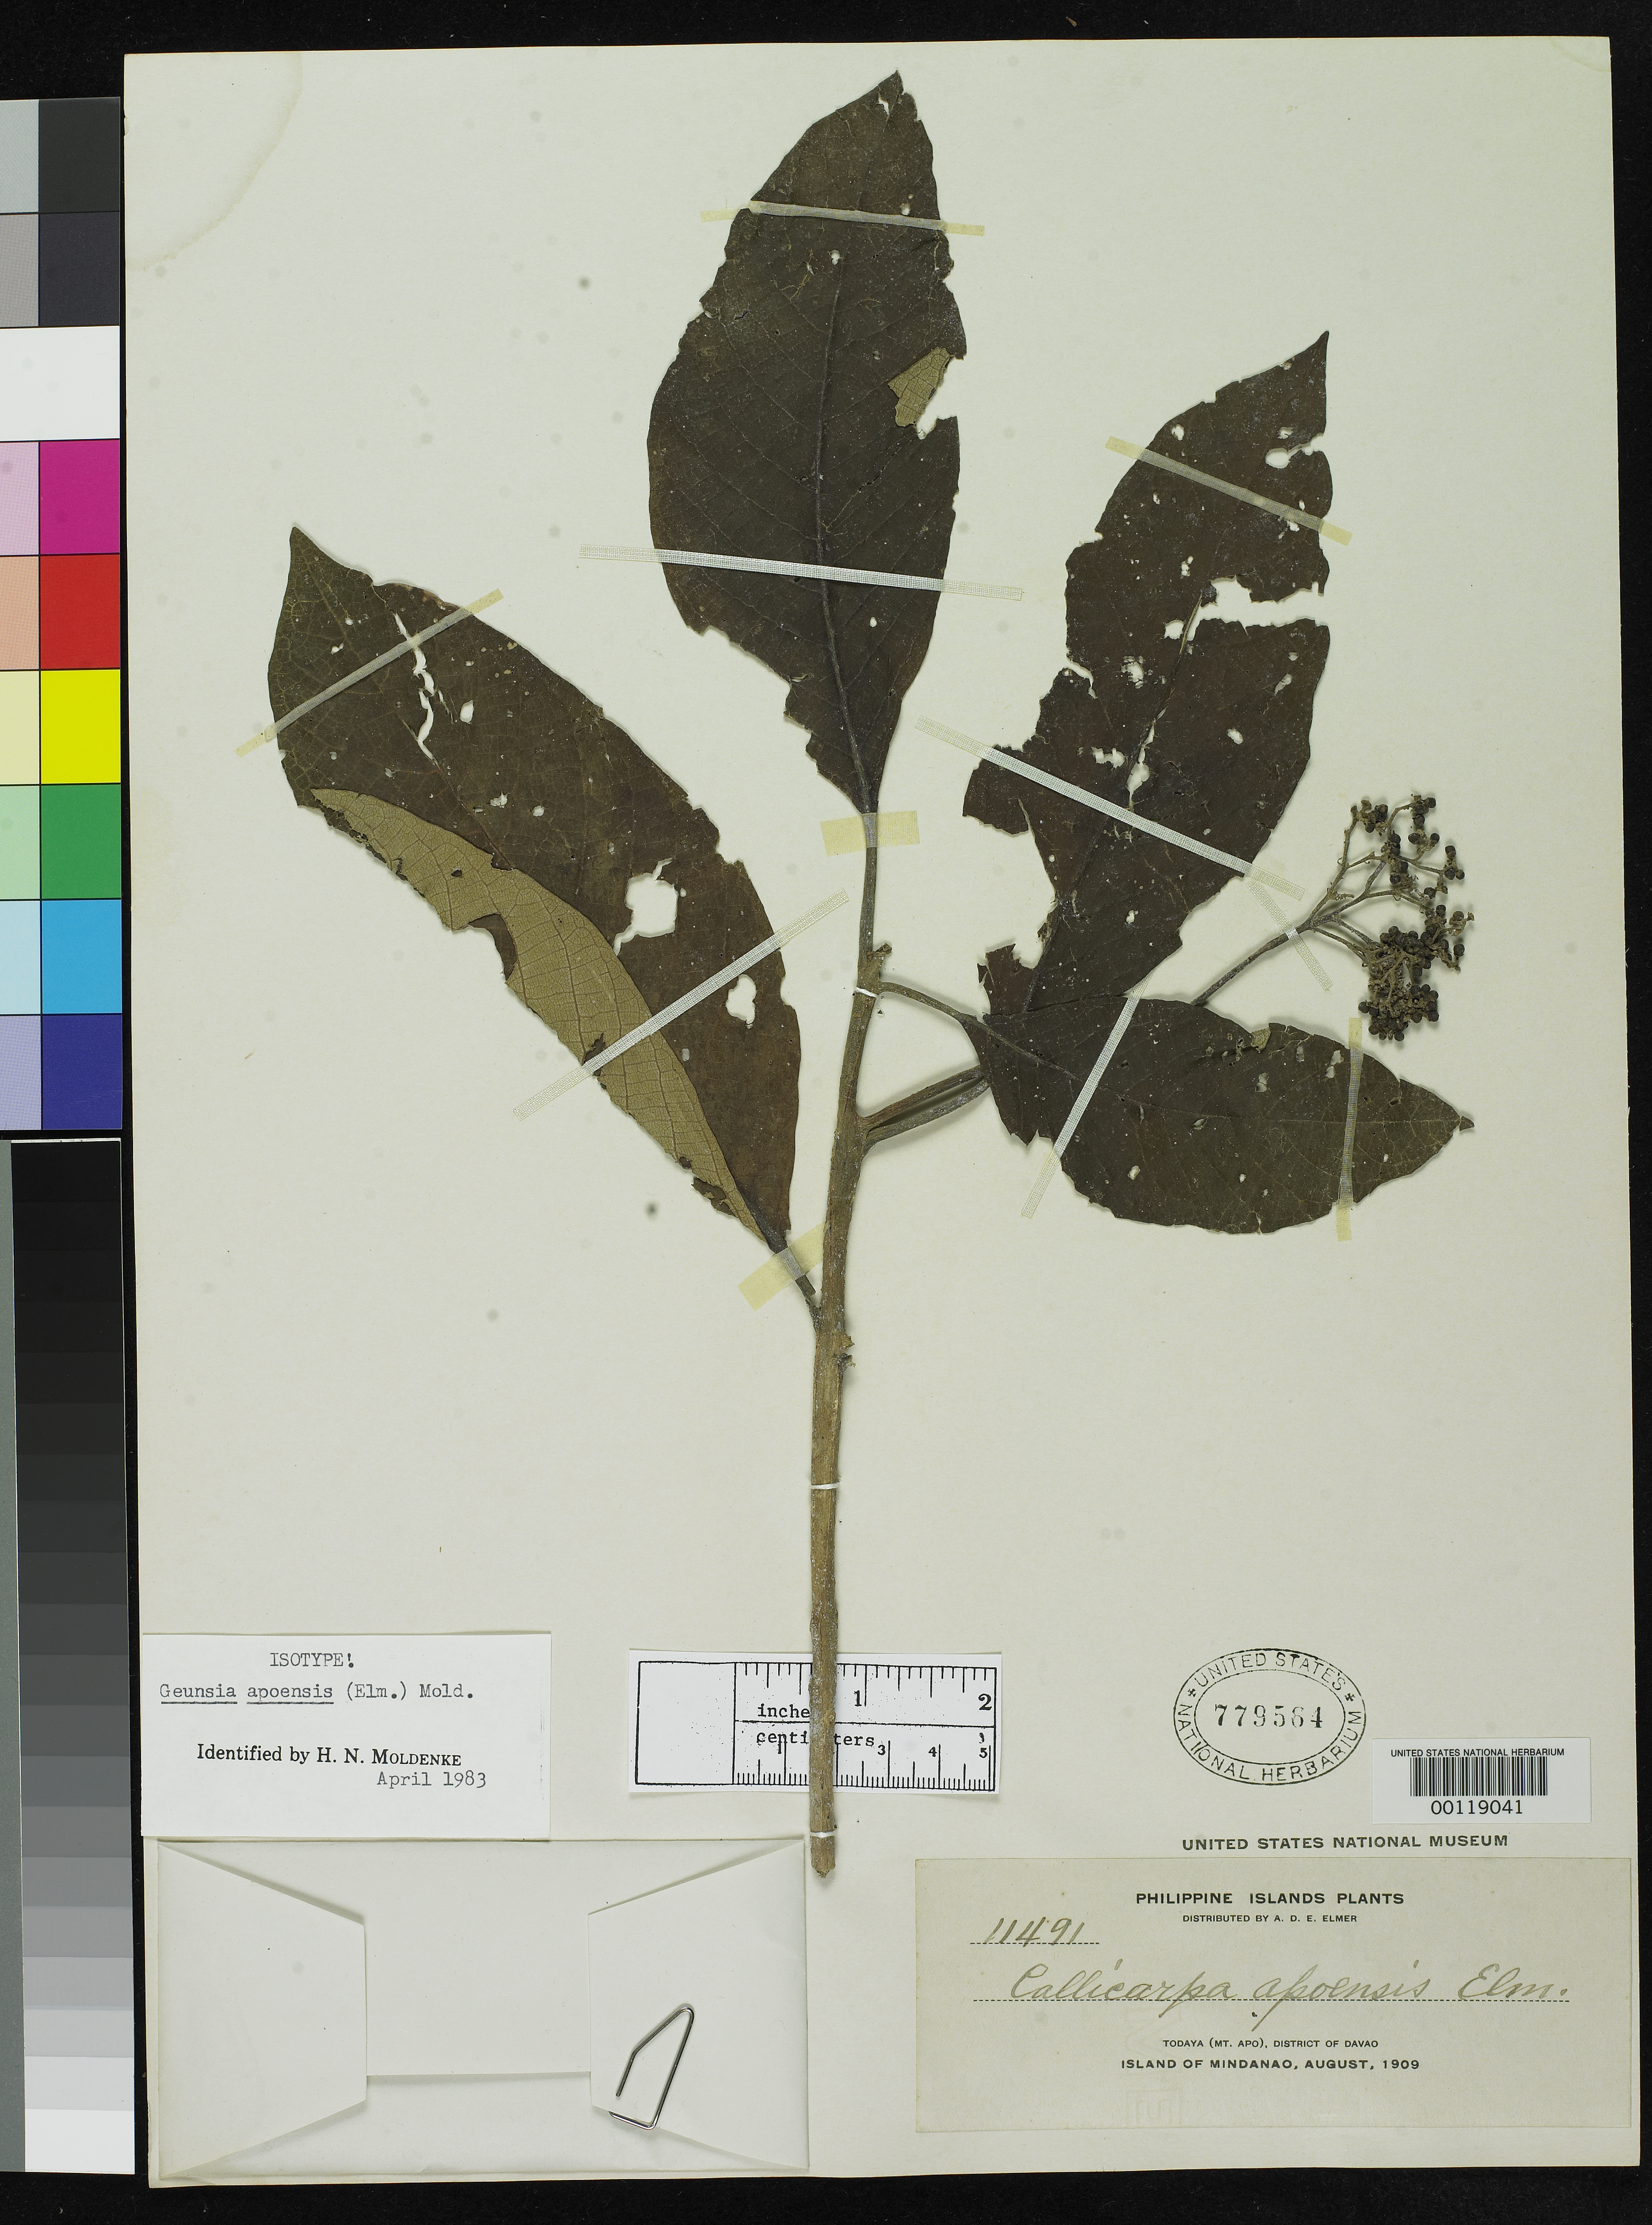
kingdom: Plantae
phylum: Tracheophyta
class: Magnoliopsida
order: Lamiales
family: Lamiaceae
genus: Callicarpa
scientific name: Callicarpa apoensis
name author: Elmer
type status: Isotype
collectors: A. D. E. Elmer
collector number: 11491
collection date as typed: Aug 1909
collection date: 1909-08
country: Philippines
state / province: Davao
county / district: Davao del Sur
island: Mindanao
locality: Todaya (Mt. Apo), District of Davao, Island of Mindanao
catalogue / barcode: US 779564